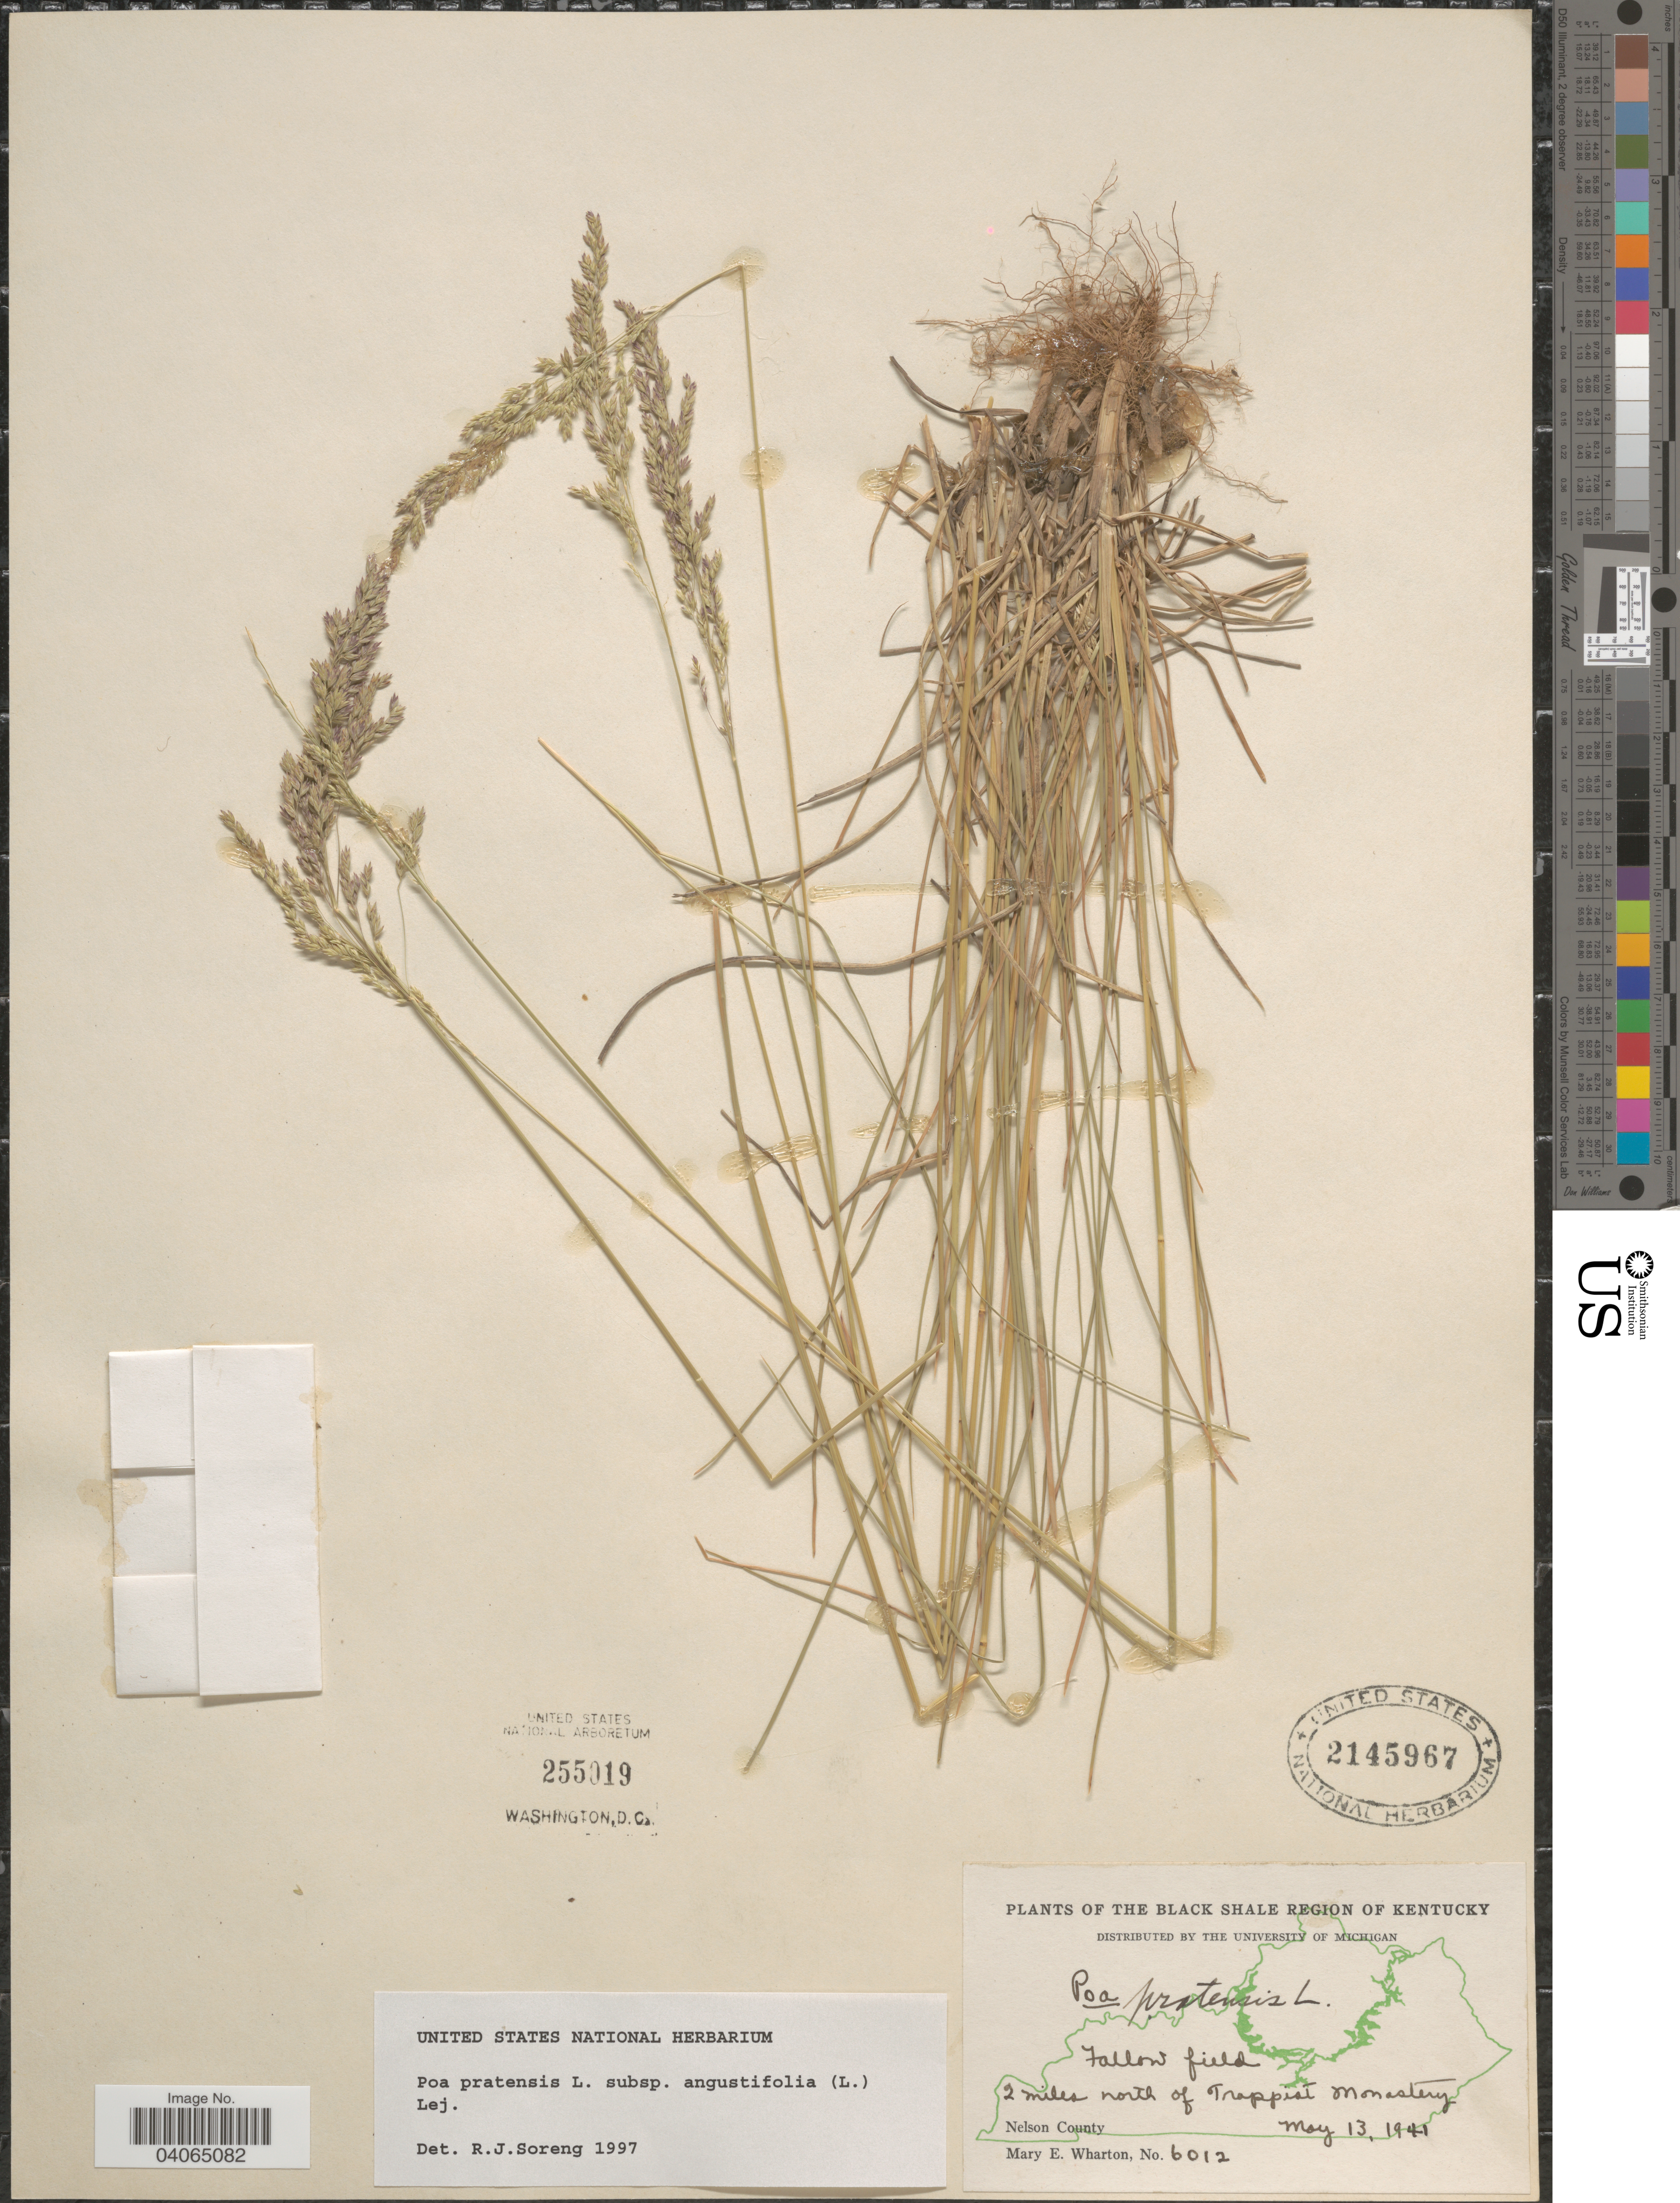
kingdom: Plantae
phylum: Tracheophyta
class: Liliopsida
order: Poales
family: Poaceae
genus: Poa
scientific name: Poa pratensis subsp. angustifolia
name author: (L.) Lej.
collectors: M. Wharton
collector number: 6012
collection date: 1941-05-13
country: United States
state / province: Kentucky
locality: The Black Shale Region. Fallow field. 2 miles north of Trappist Monastery. Nelson County.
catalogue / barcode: US 2145967